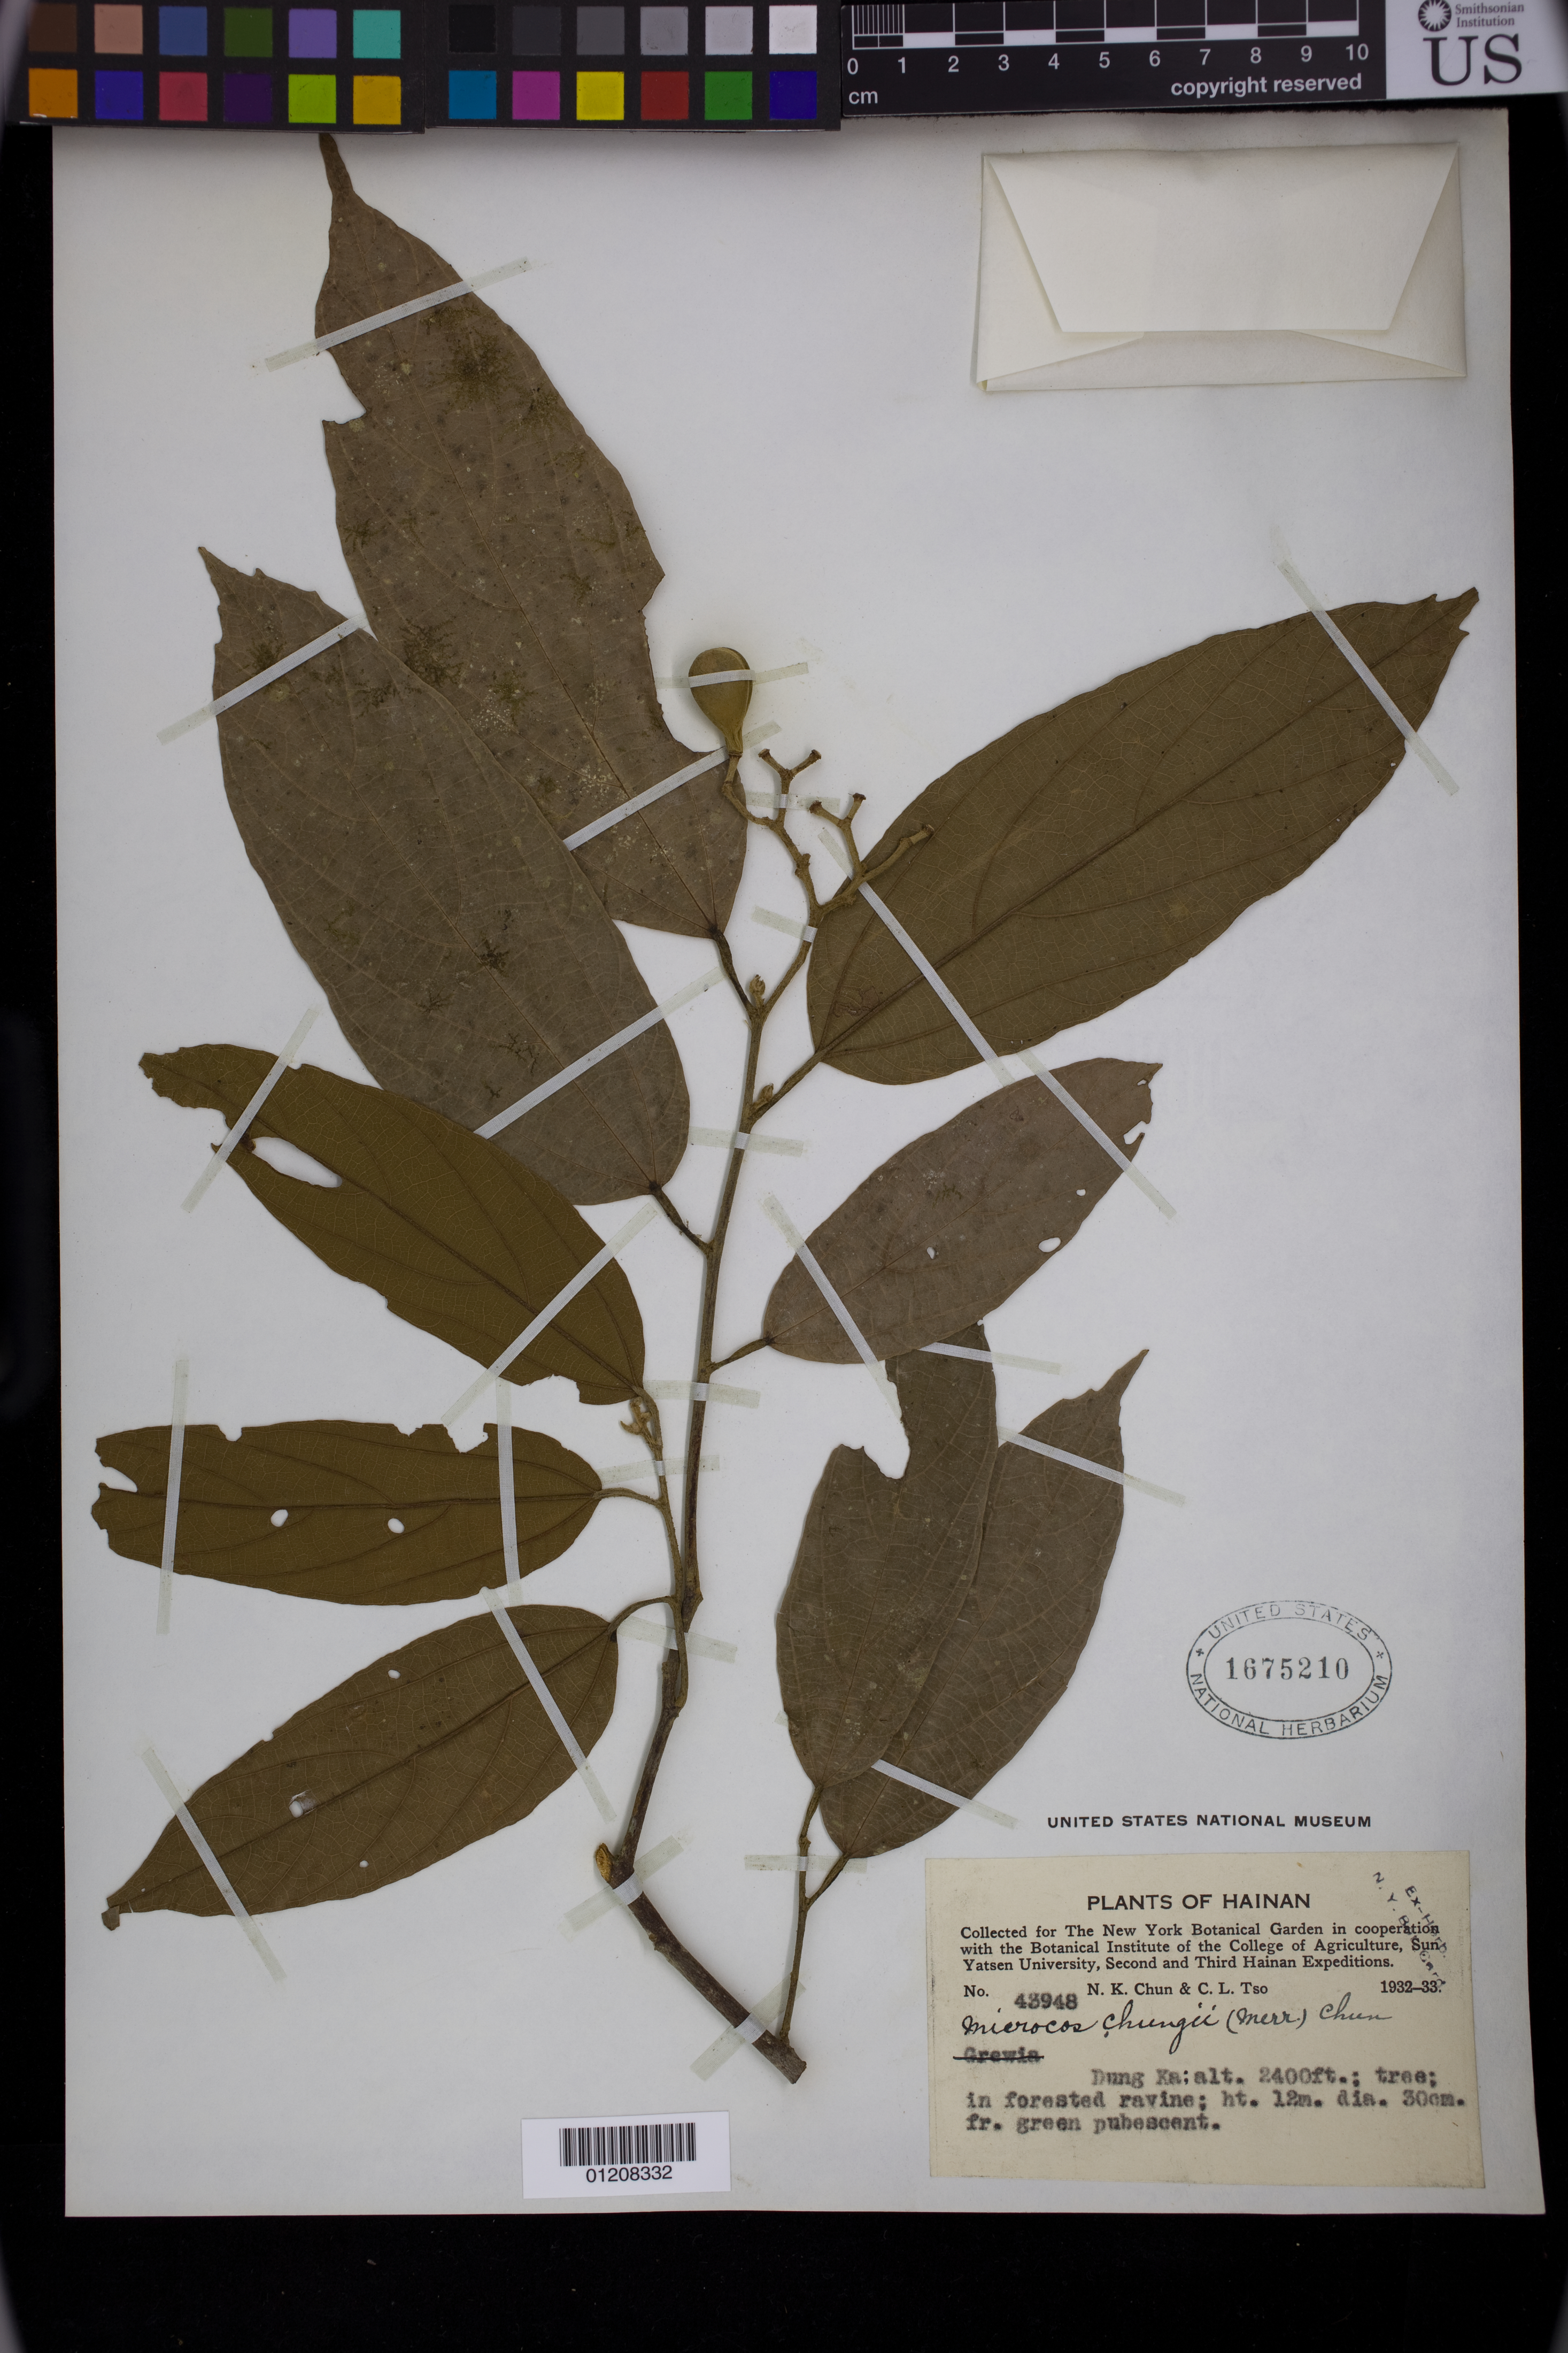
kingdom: Plantae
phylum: Tracheophyta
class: Magnoliopsida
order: Malvales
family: Malvaceae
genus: Microcos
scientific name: Microcos chungii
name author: (Merr.) Chun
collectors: N. K. Chun & C. Tso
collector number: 43948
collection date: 1932-01-01/1933-12-31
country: China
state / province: Hainan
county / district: Dung Ka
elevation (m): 732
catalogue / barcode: US 1675210